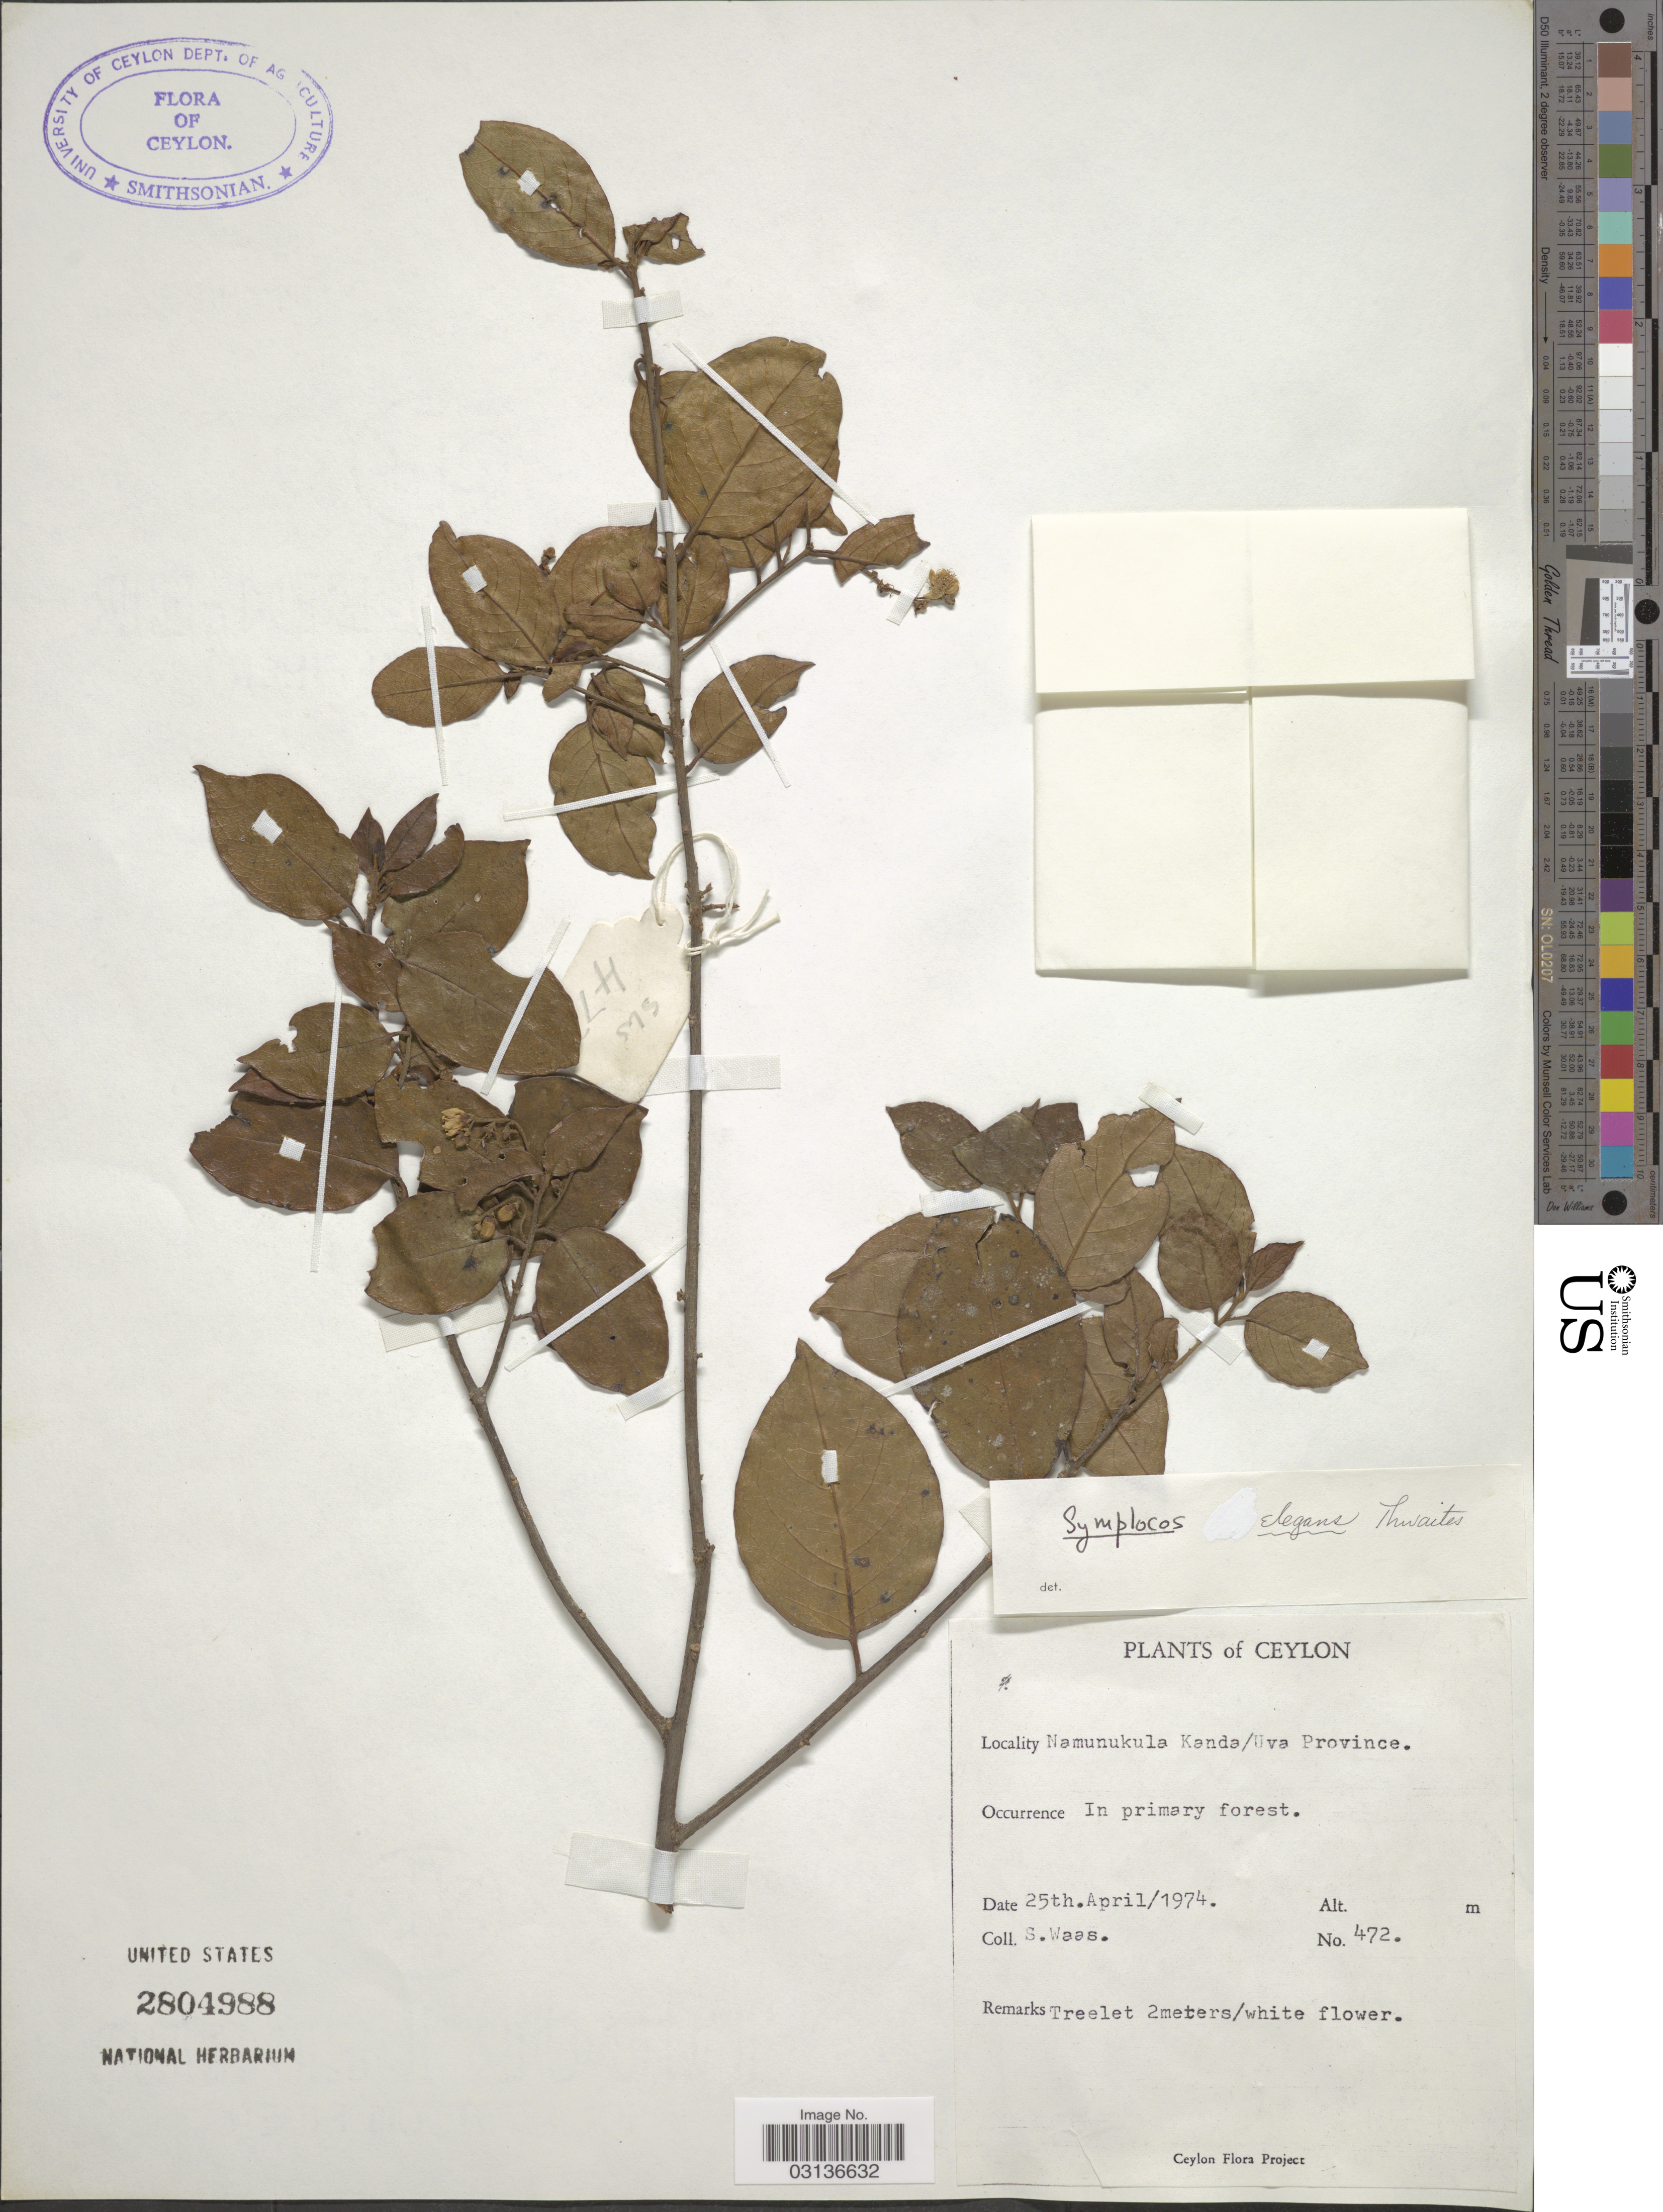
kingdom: Plantae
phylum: Tracheophyta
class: Magnoliopsida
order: Ericales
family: Symplocaceae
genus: Symplocos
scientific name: Symplocos elegans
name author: Thwaites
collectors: S. Waas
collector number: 472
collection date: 1974-04-25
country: Sri Lanka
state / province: Uva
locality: Ceylon. Namunukula Kanda.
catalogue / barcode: US 2804988